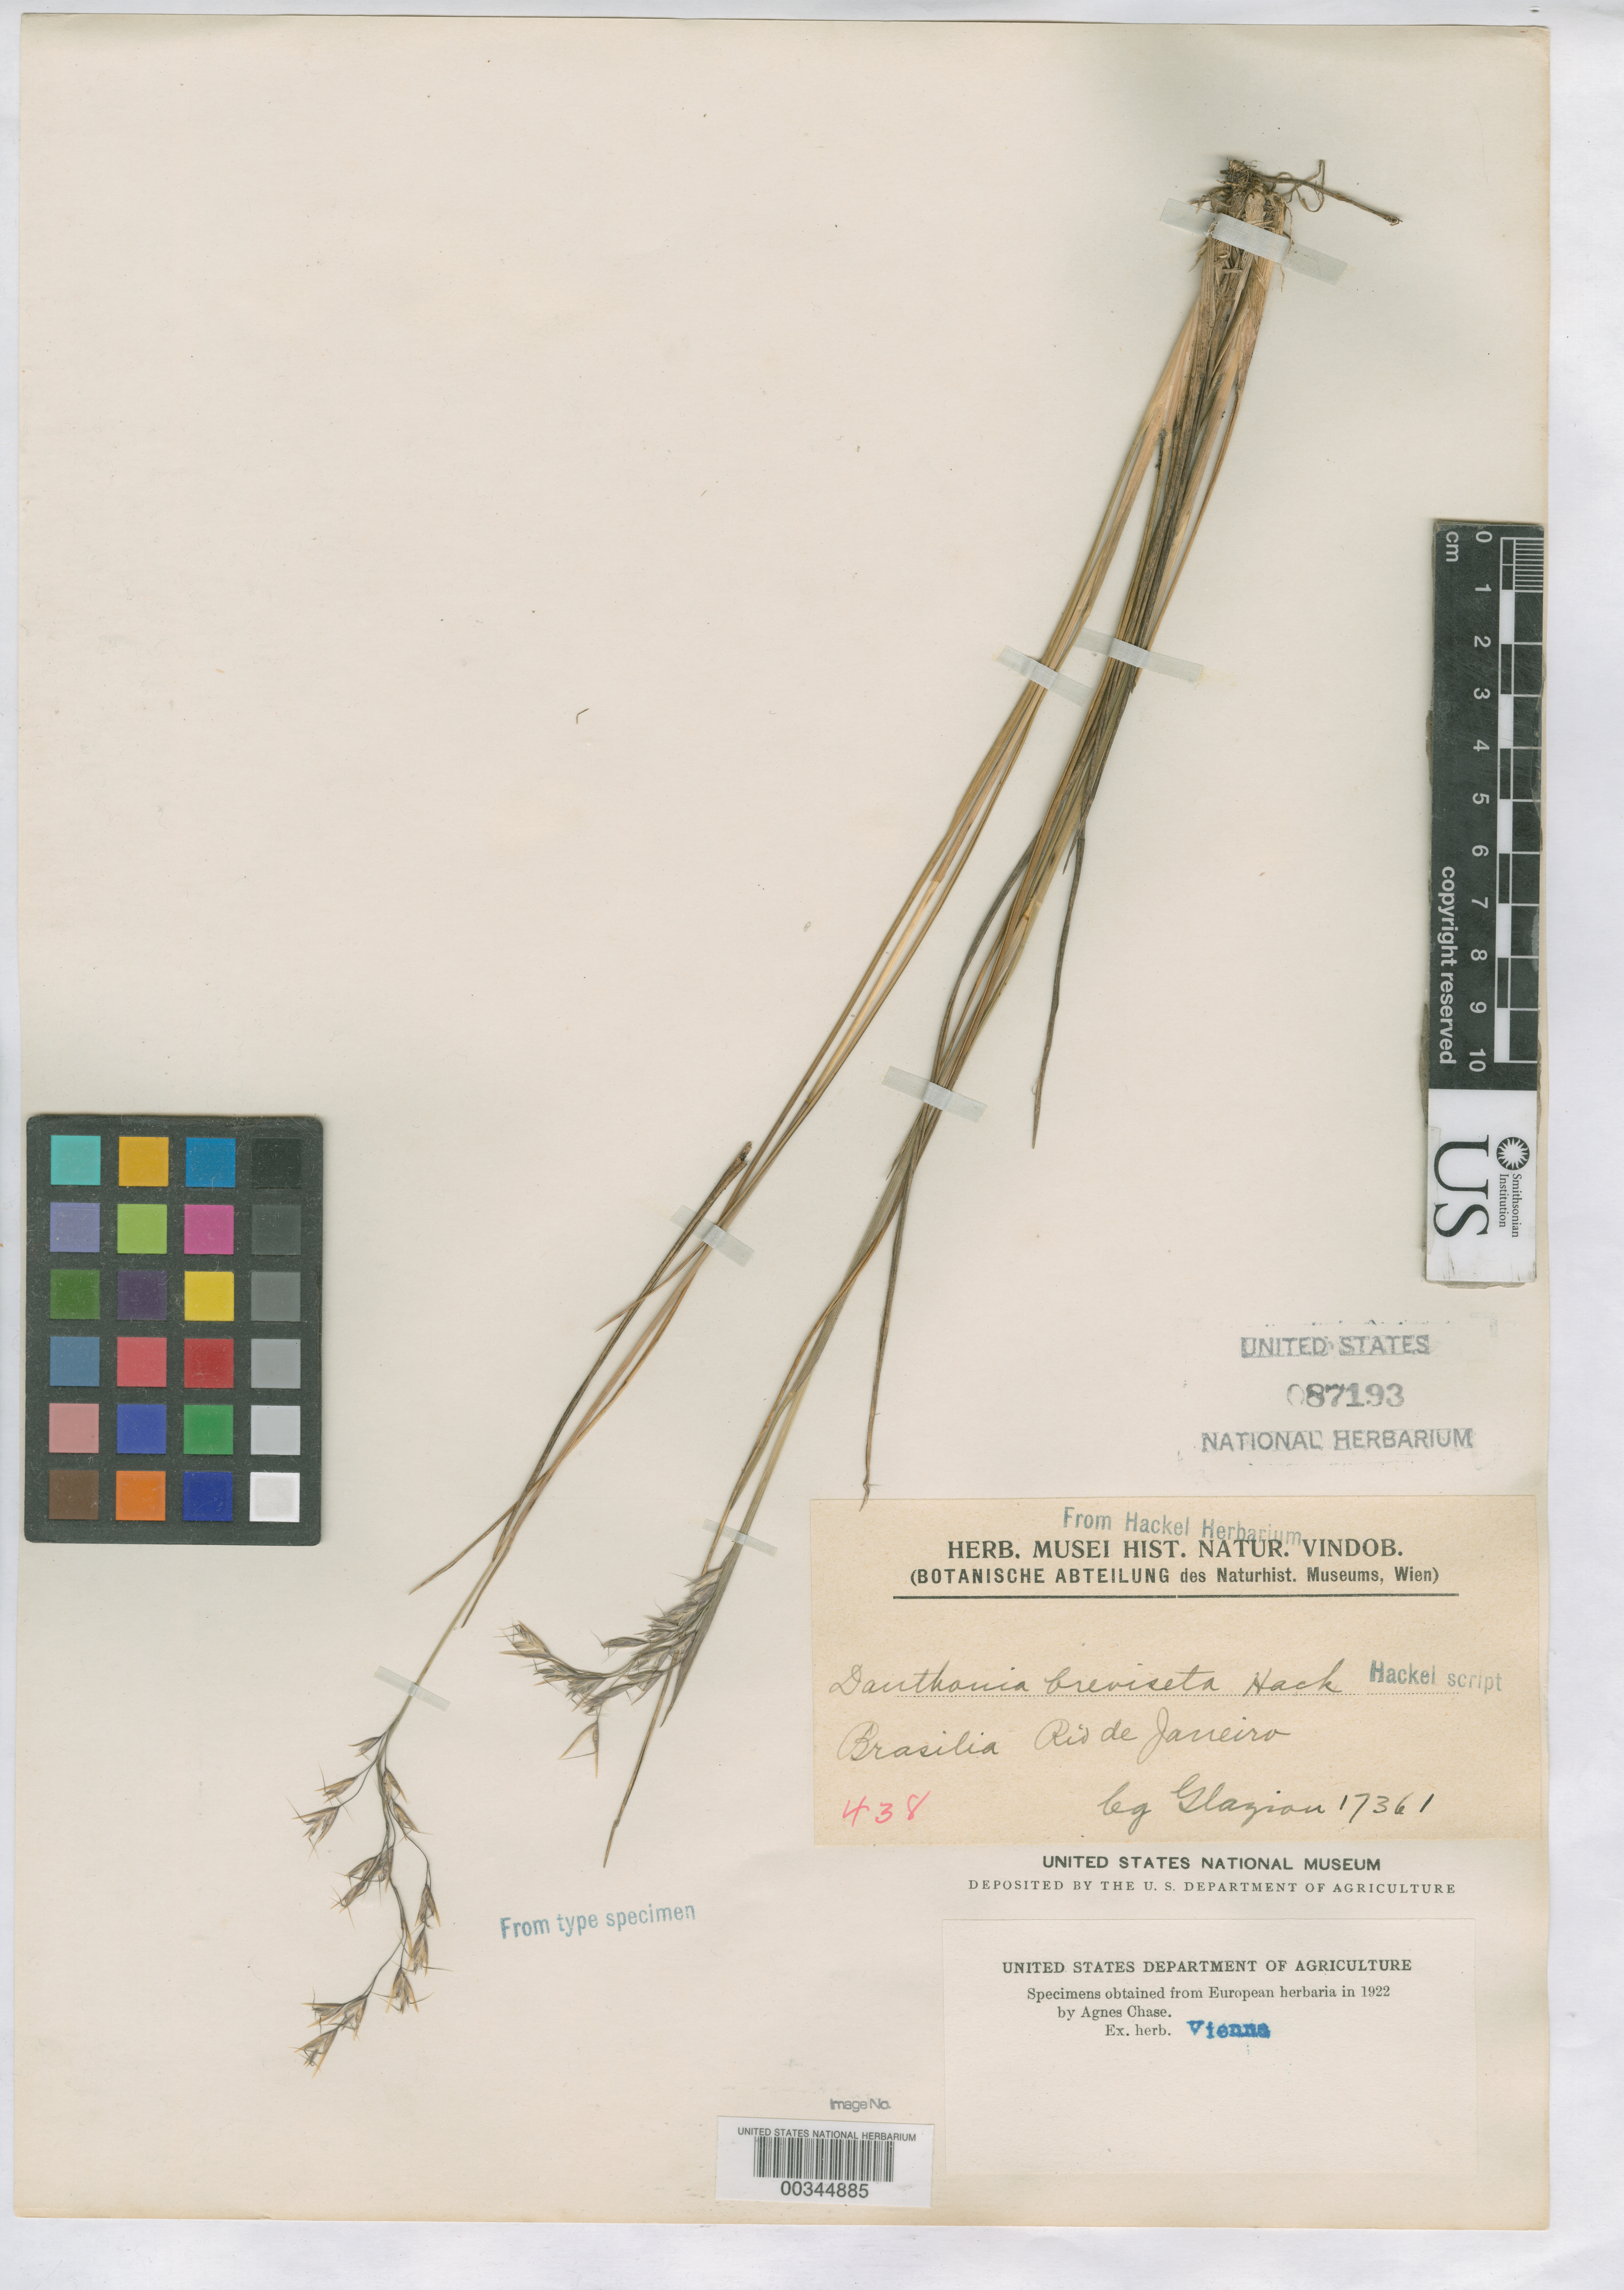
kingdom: Plantae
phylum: Tracheophyta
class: Liliopsida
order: Poales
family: Poaceae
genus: Danthonia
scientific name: Danthonia breviseta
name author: Hack.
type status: Isotype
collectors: A. F. M. Glaziou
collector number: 17361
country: Brazil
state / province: Rio de Janeiro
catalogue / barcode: US 87193